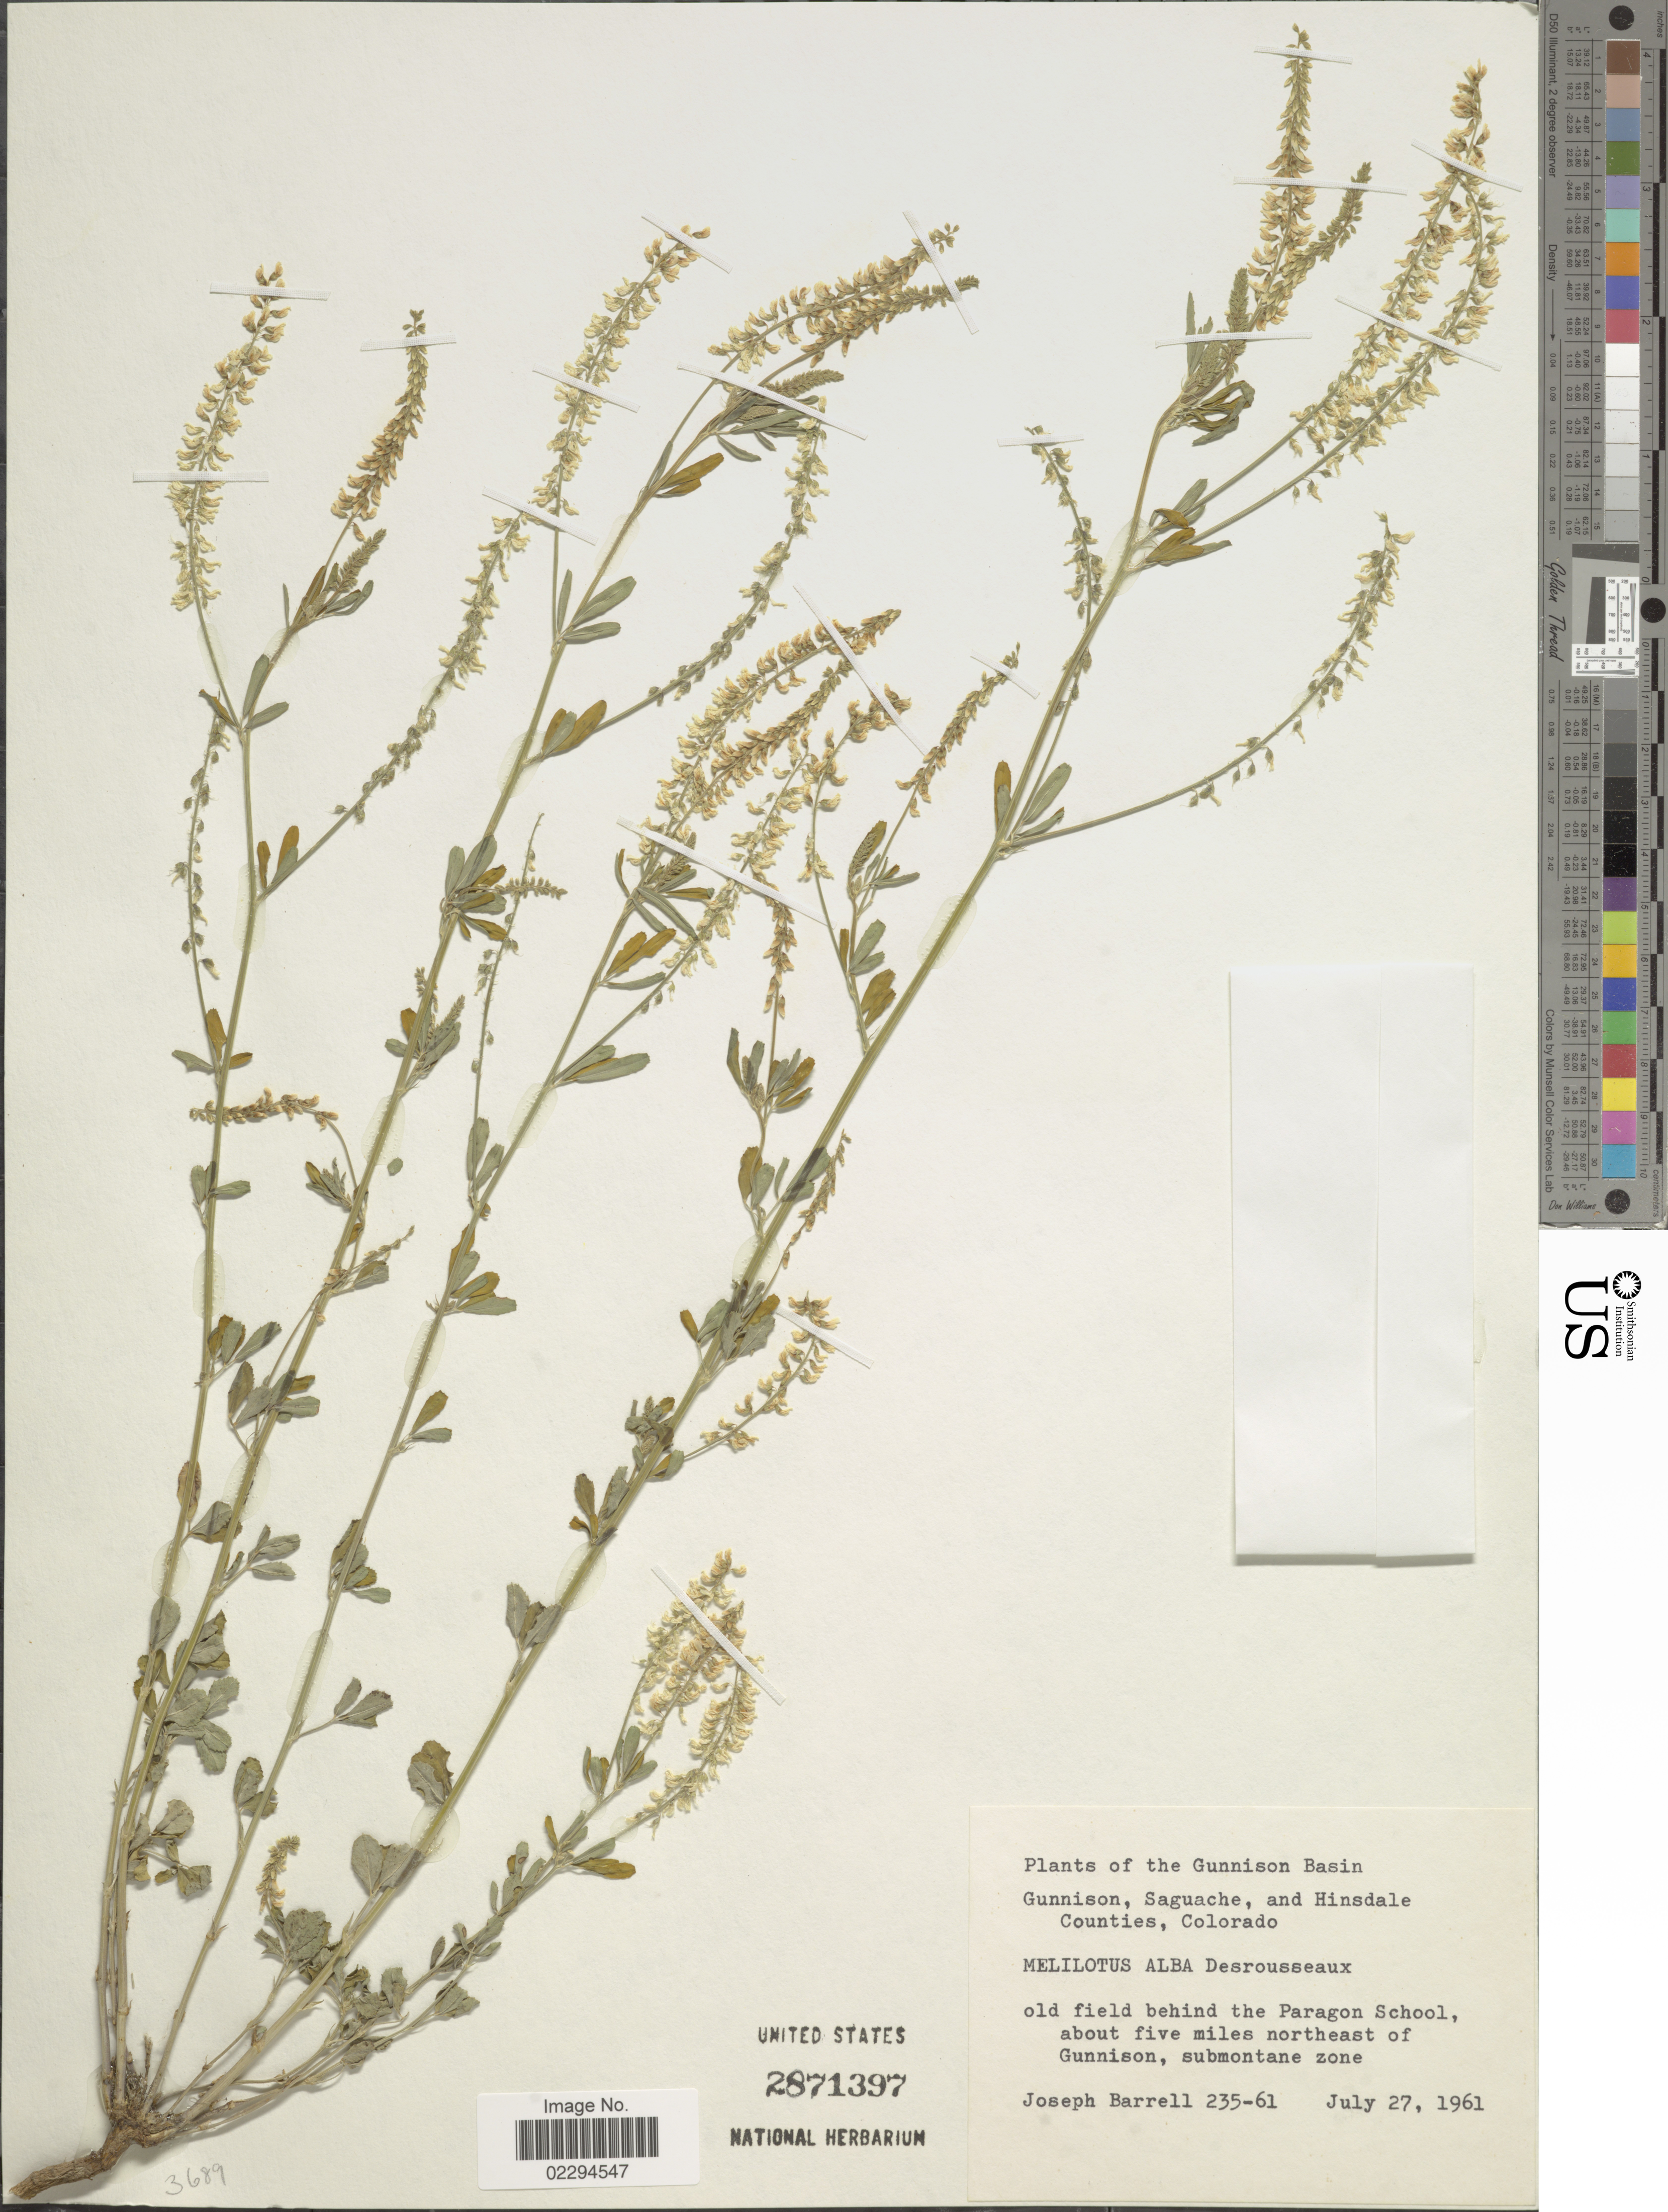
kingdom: Plantae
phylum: Tracheophyta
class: Magnoliopsida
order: Fabales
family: Fabaceae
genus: Melilotus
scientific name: Melilotus albus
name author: Medik.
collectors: J. Barrell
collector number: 235-61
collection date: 1961-07-27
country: United States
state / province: Colorado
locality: Gunnison Basin. behind the Paragon School, about five miles northeast of Gunnison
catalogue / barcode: US 2871397